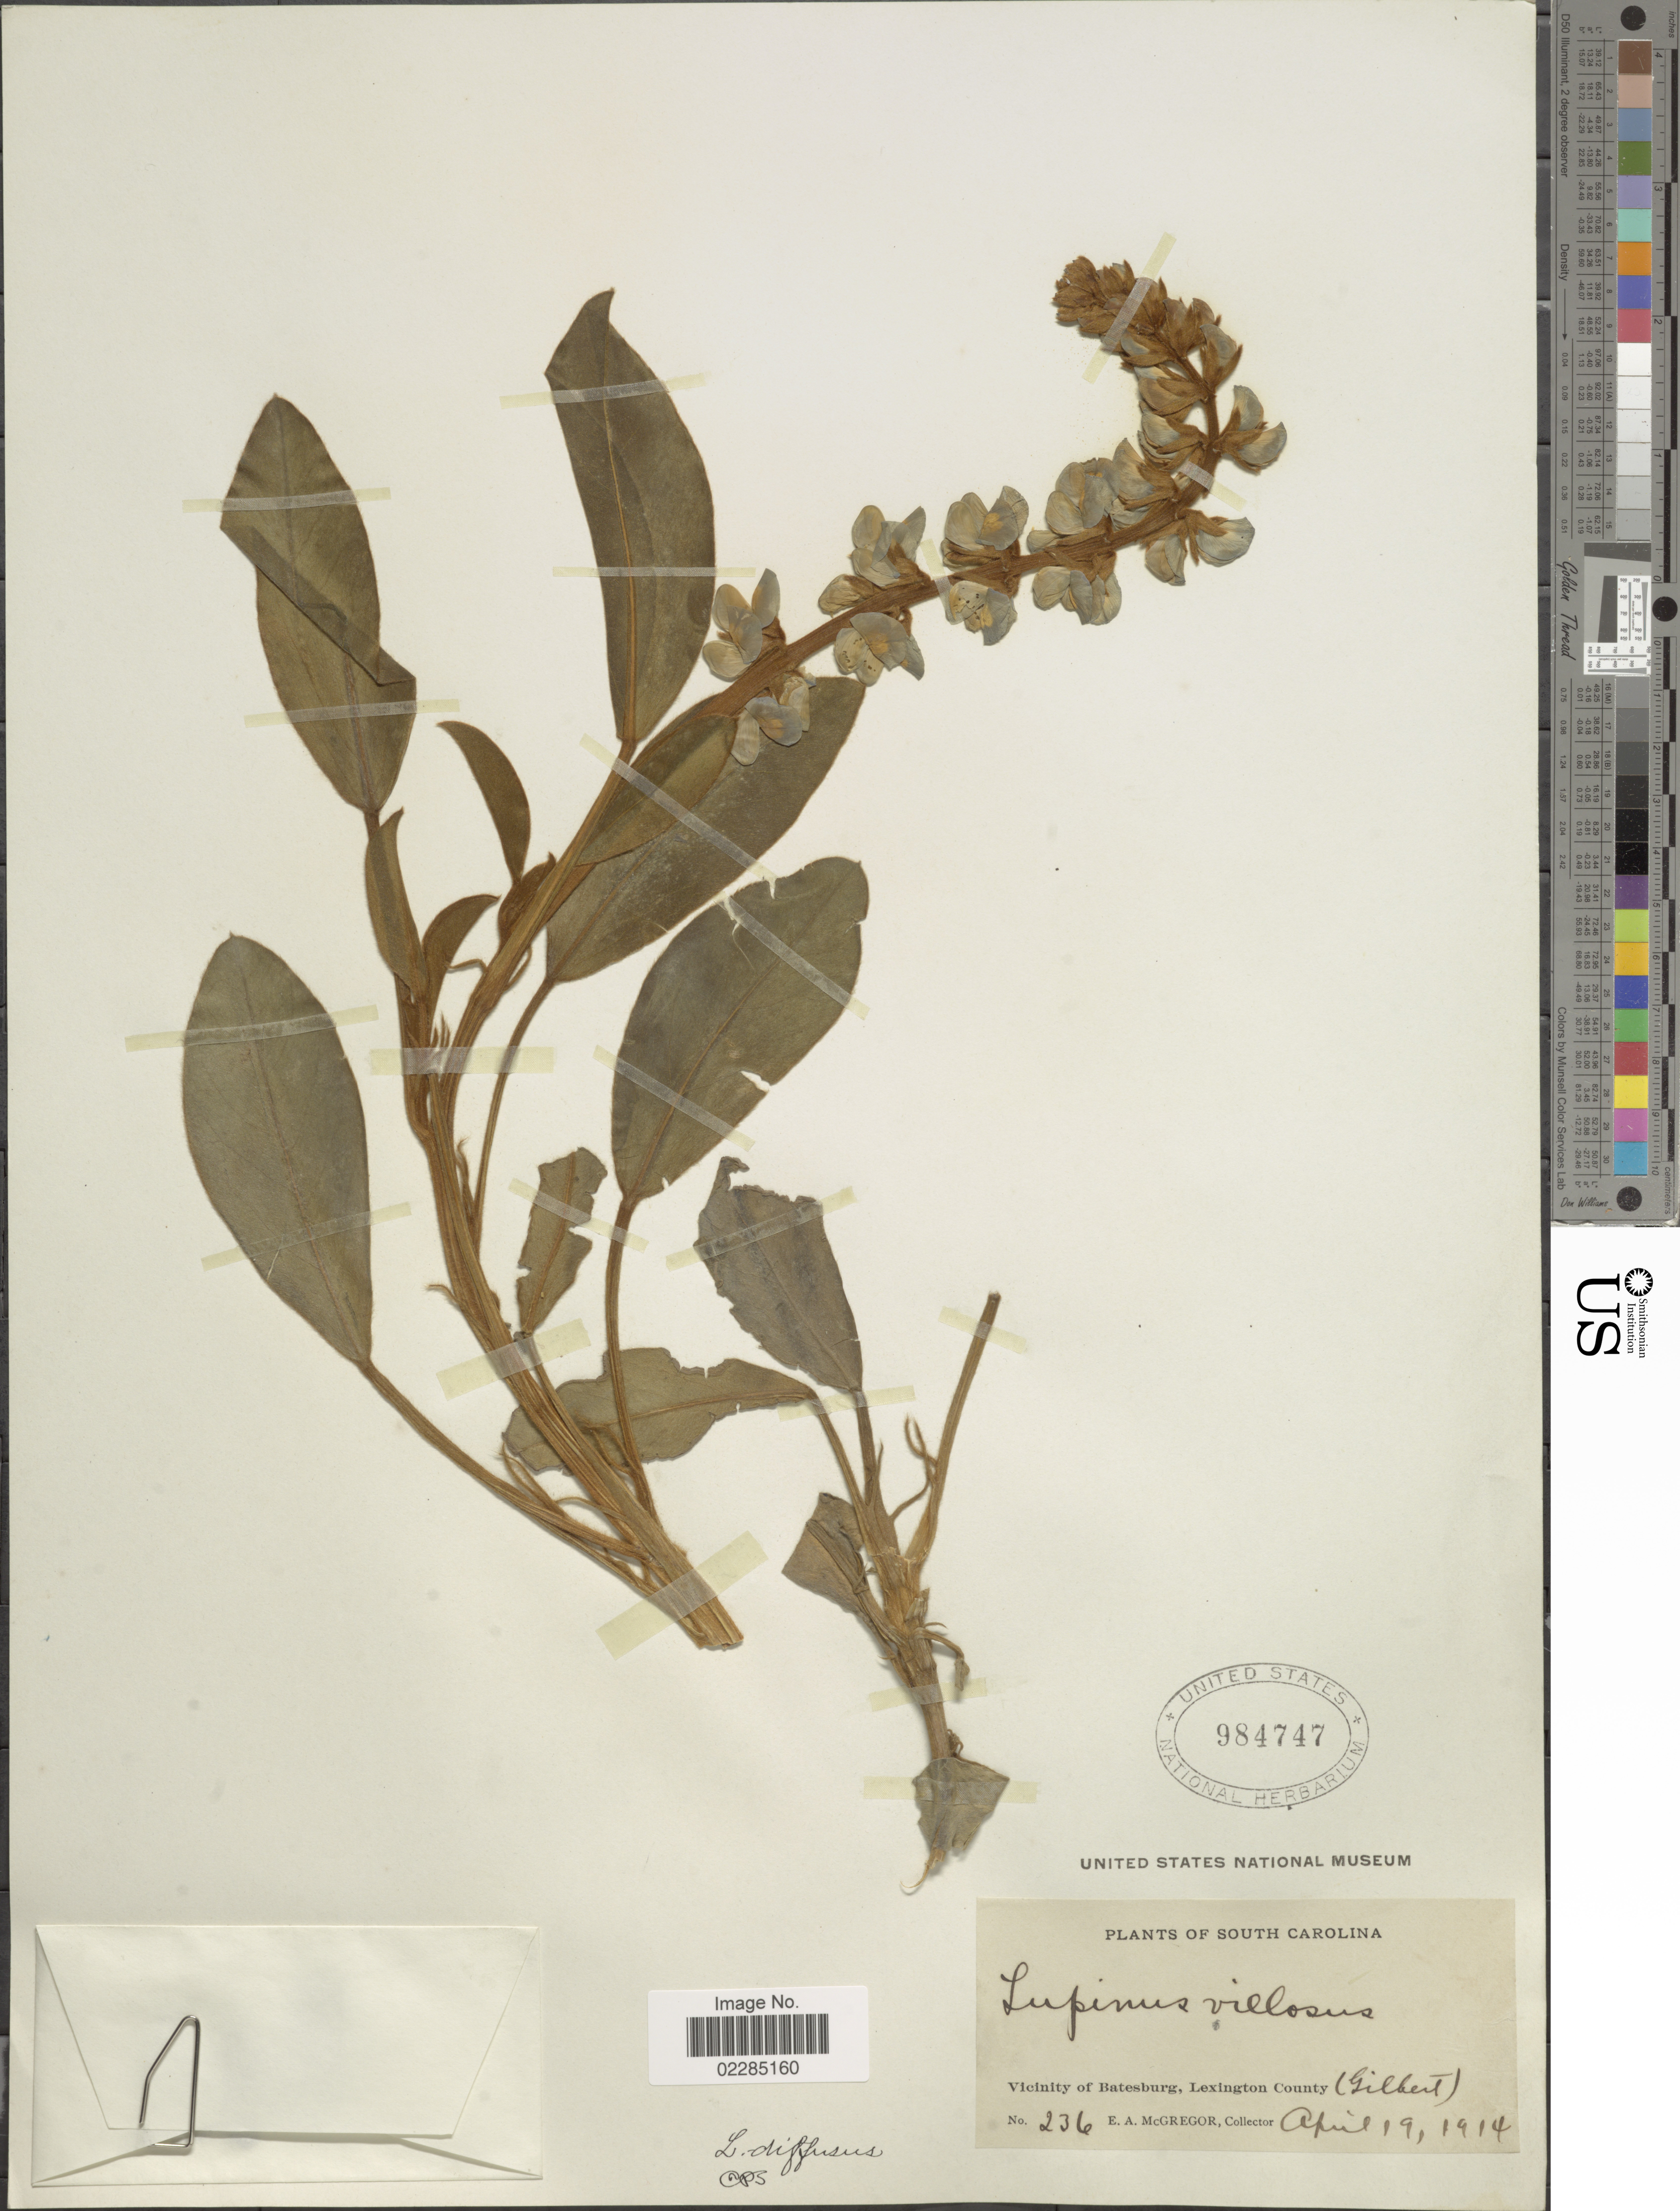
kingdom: Plantae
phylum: Tracheophyta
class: Magnoliopsida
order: Fabales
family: Fabaceae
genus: Lupinus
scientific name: Lupinus diffusus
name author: Nutt.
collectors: E. A. McGregor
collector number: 236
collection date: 1914-04-19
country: United States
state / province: South Carolina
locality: Vicinity of Batesberg, Lexington County ( Gilbert)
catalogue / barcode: US 984747